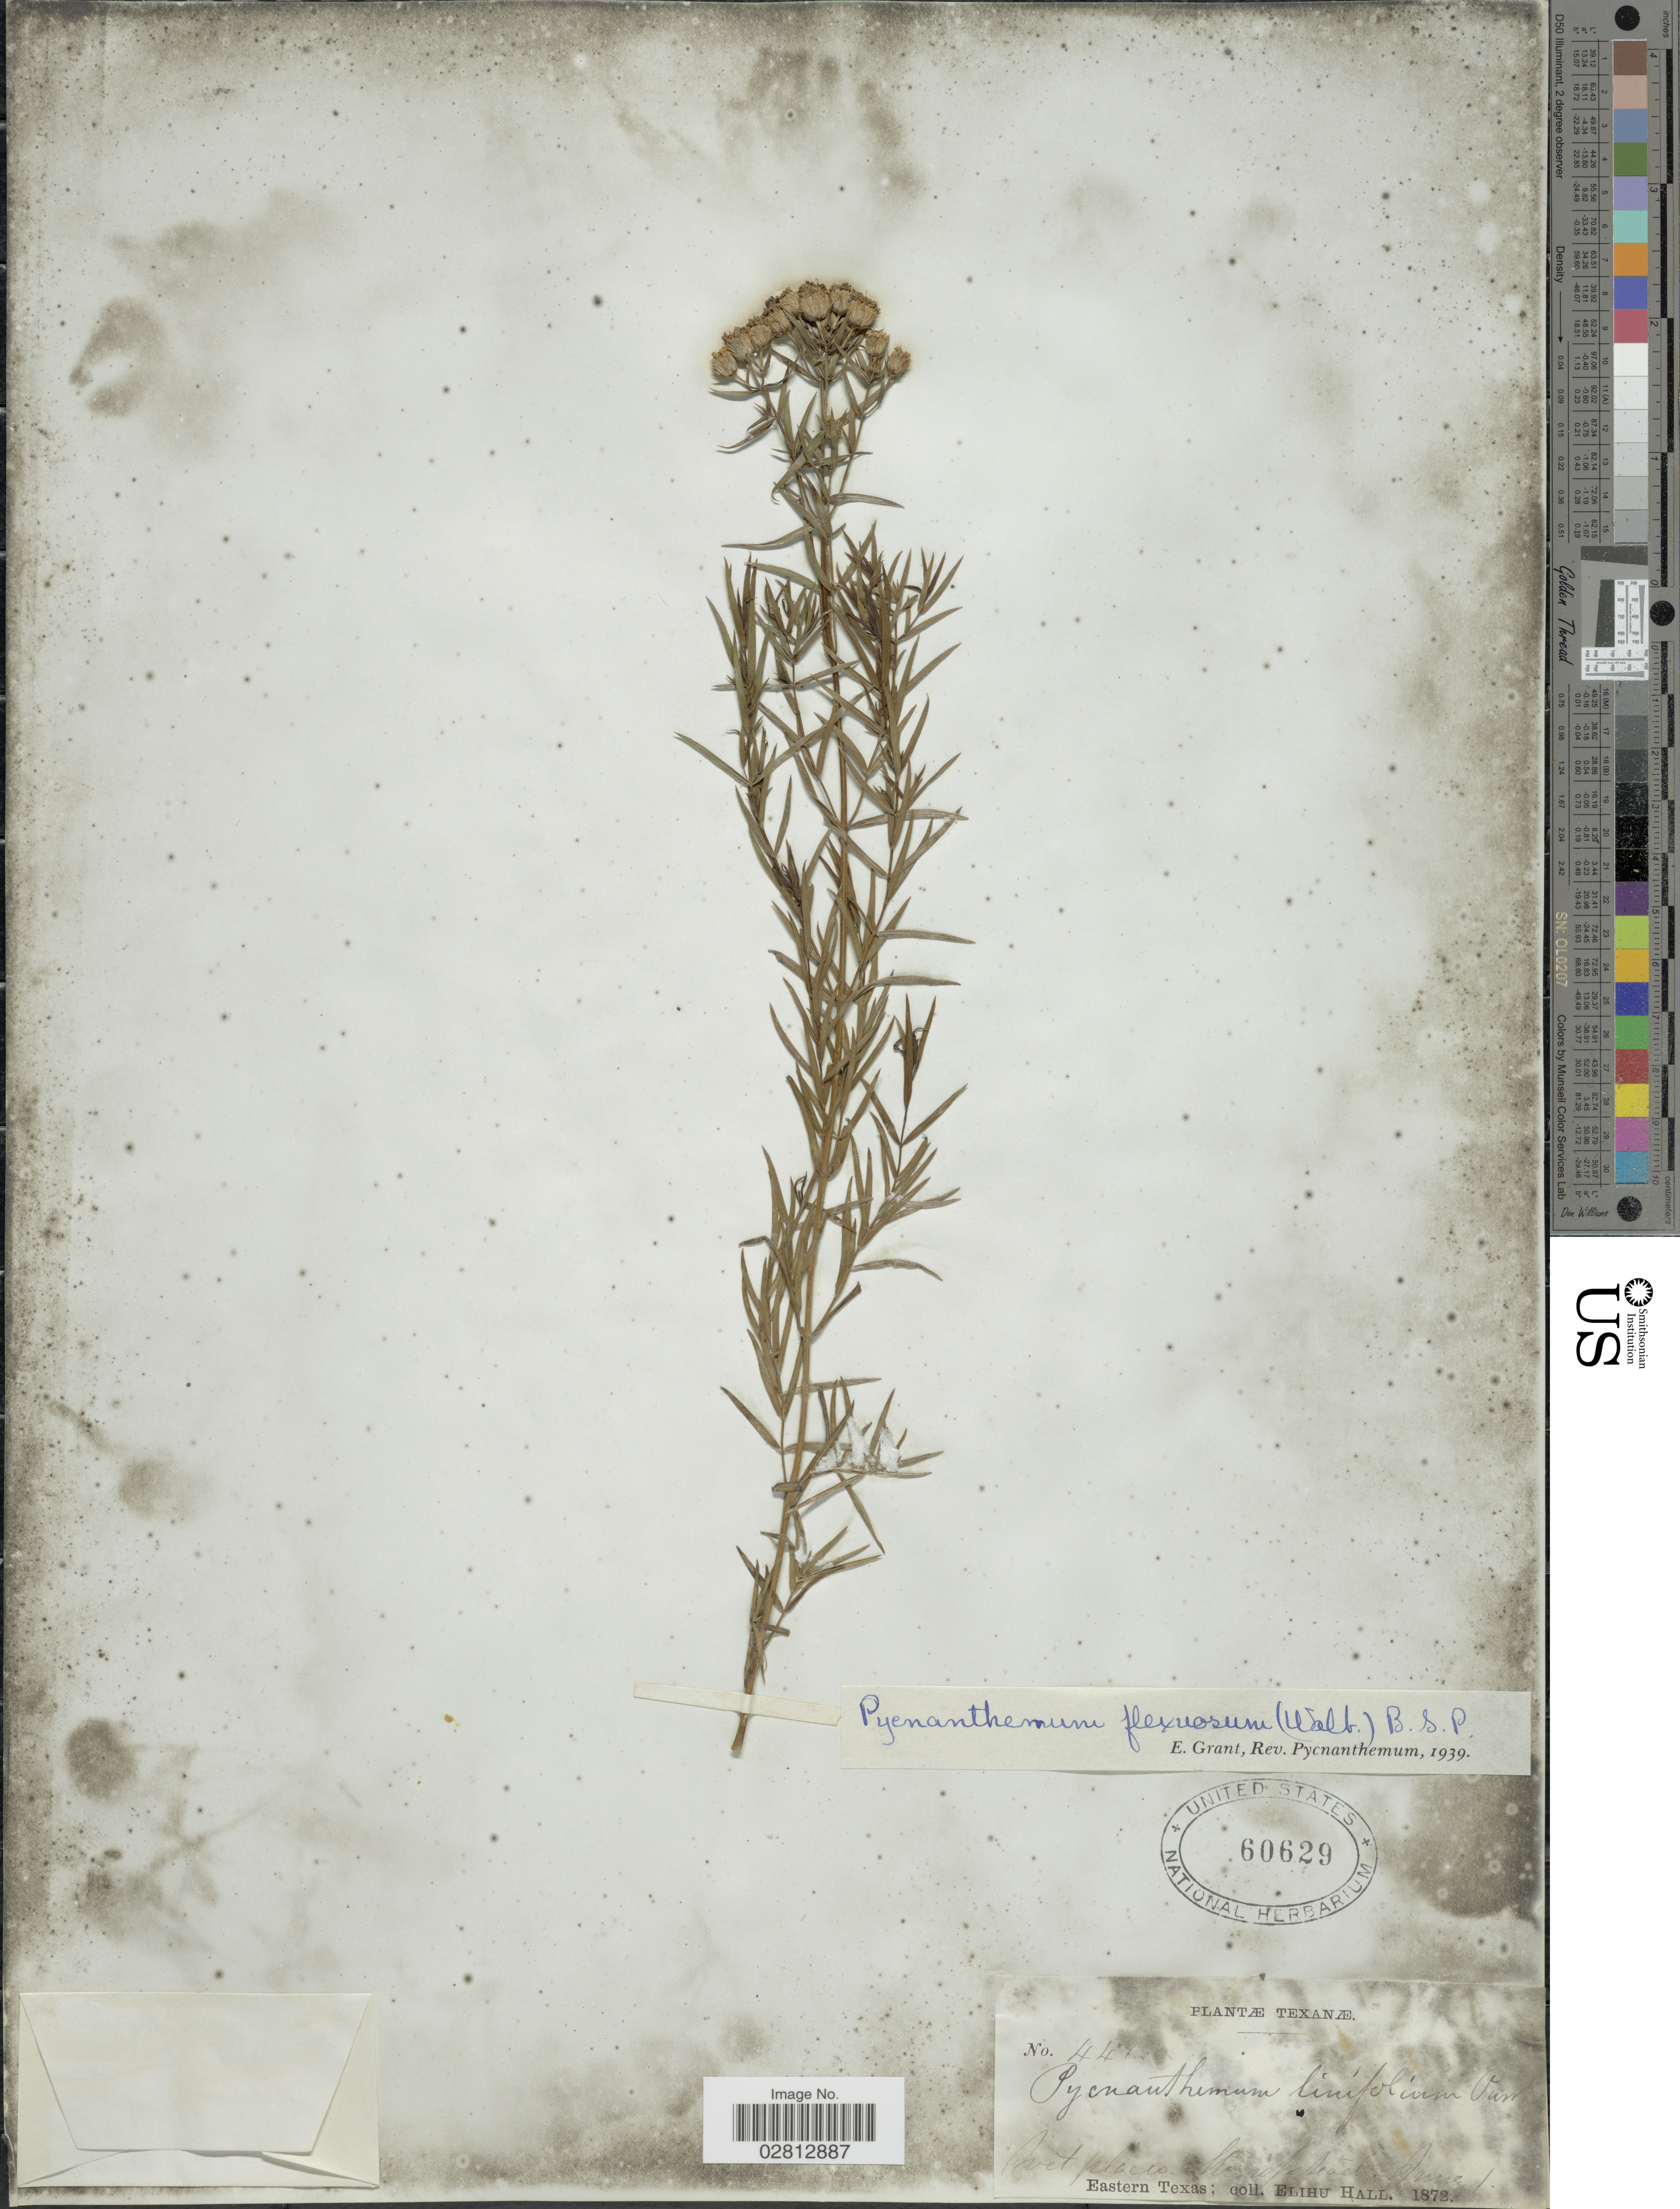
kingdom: Plantae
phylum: Tracheophyta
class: Magnoliopsida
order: Lamiales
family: Lamiaceae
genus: Pycnanthemum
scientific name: Pycnanthemum tenuifolium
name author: Schrad.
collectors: E. Hall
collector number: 441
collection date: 1872-06-01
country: United States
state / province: Texas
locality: Wet places Hempstead, Eastern Texas.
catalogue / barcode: US 60629